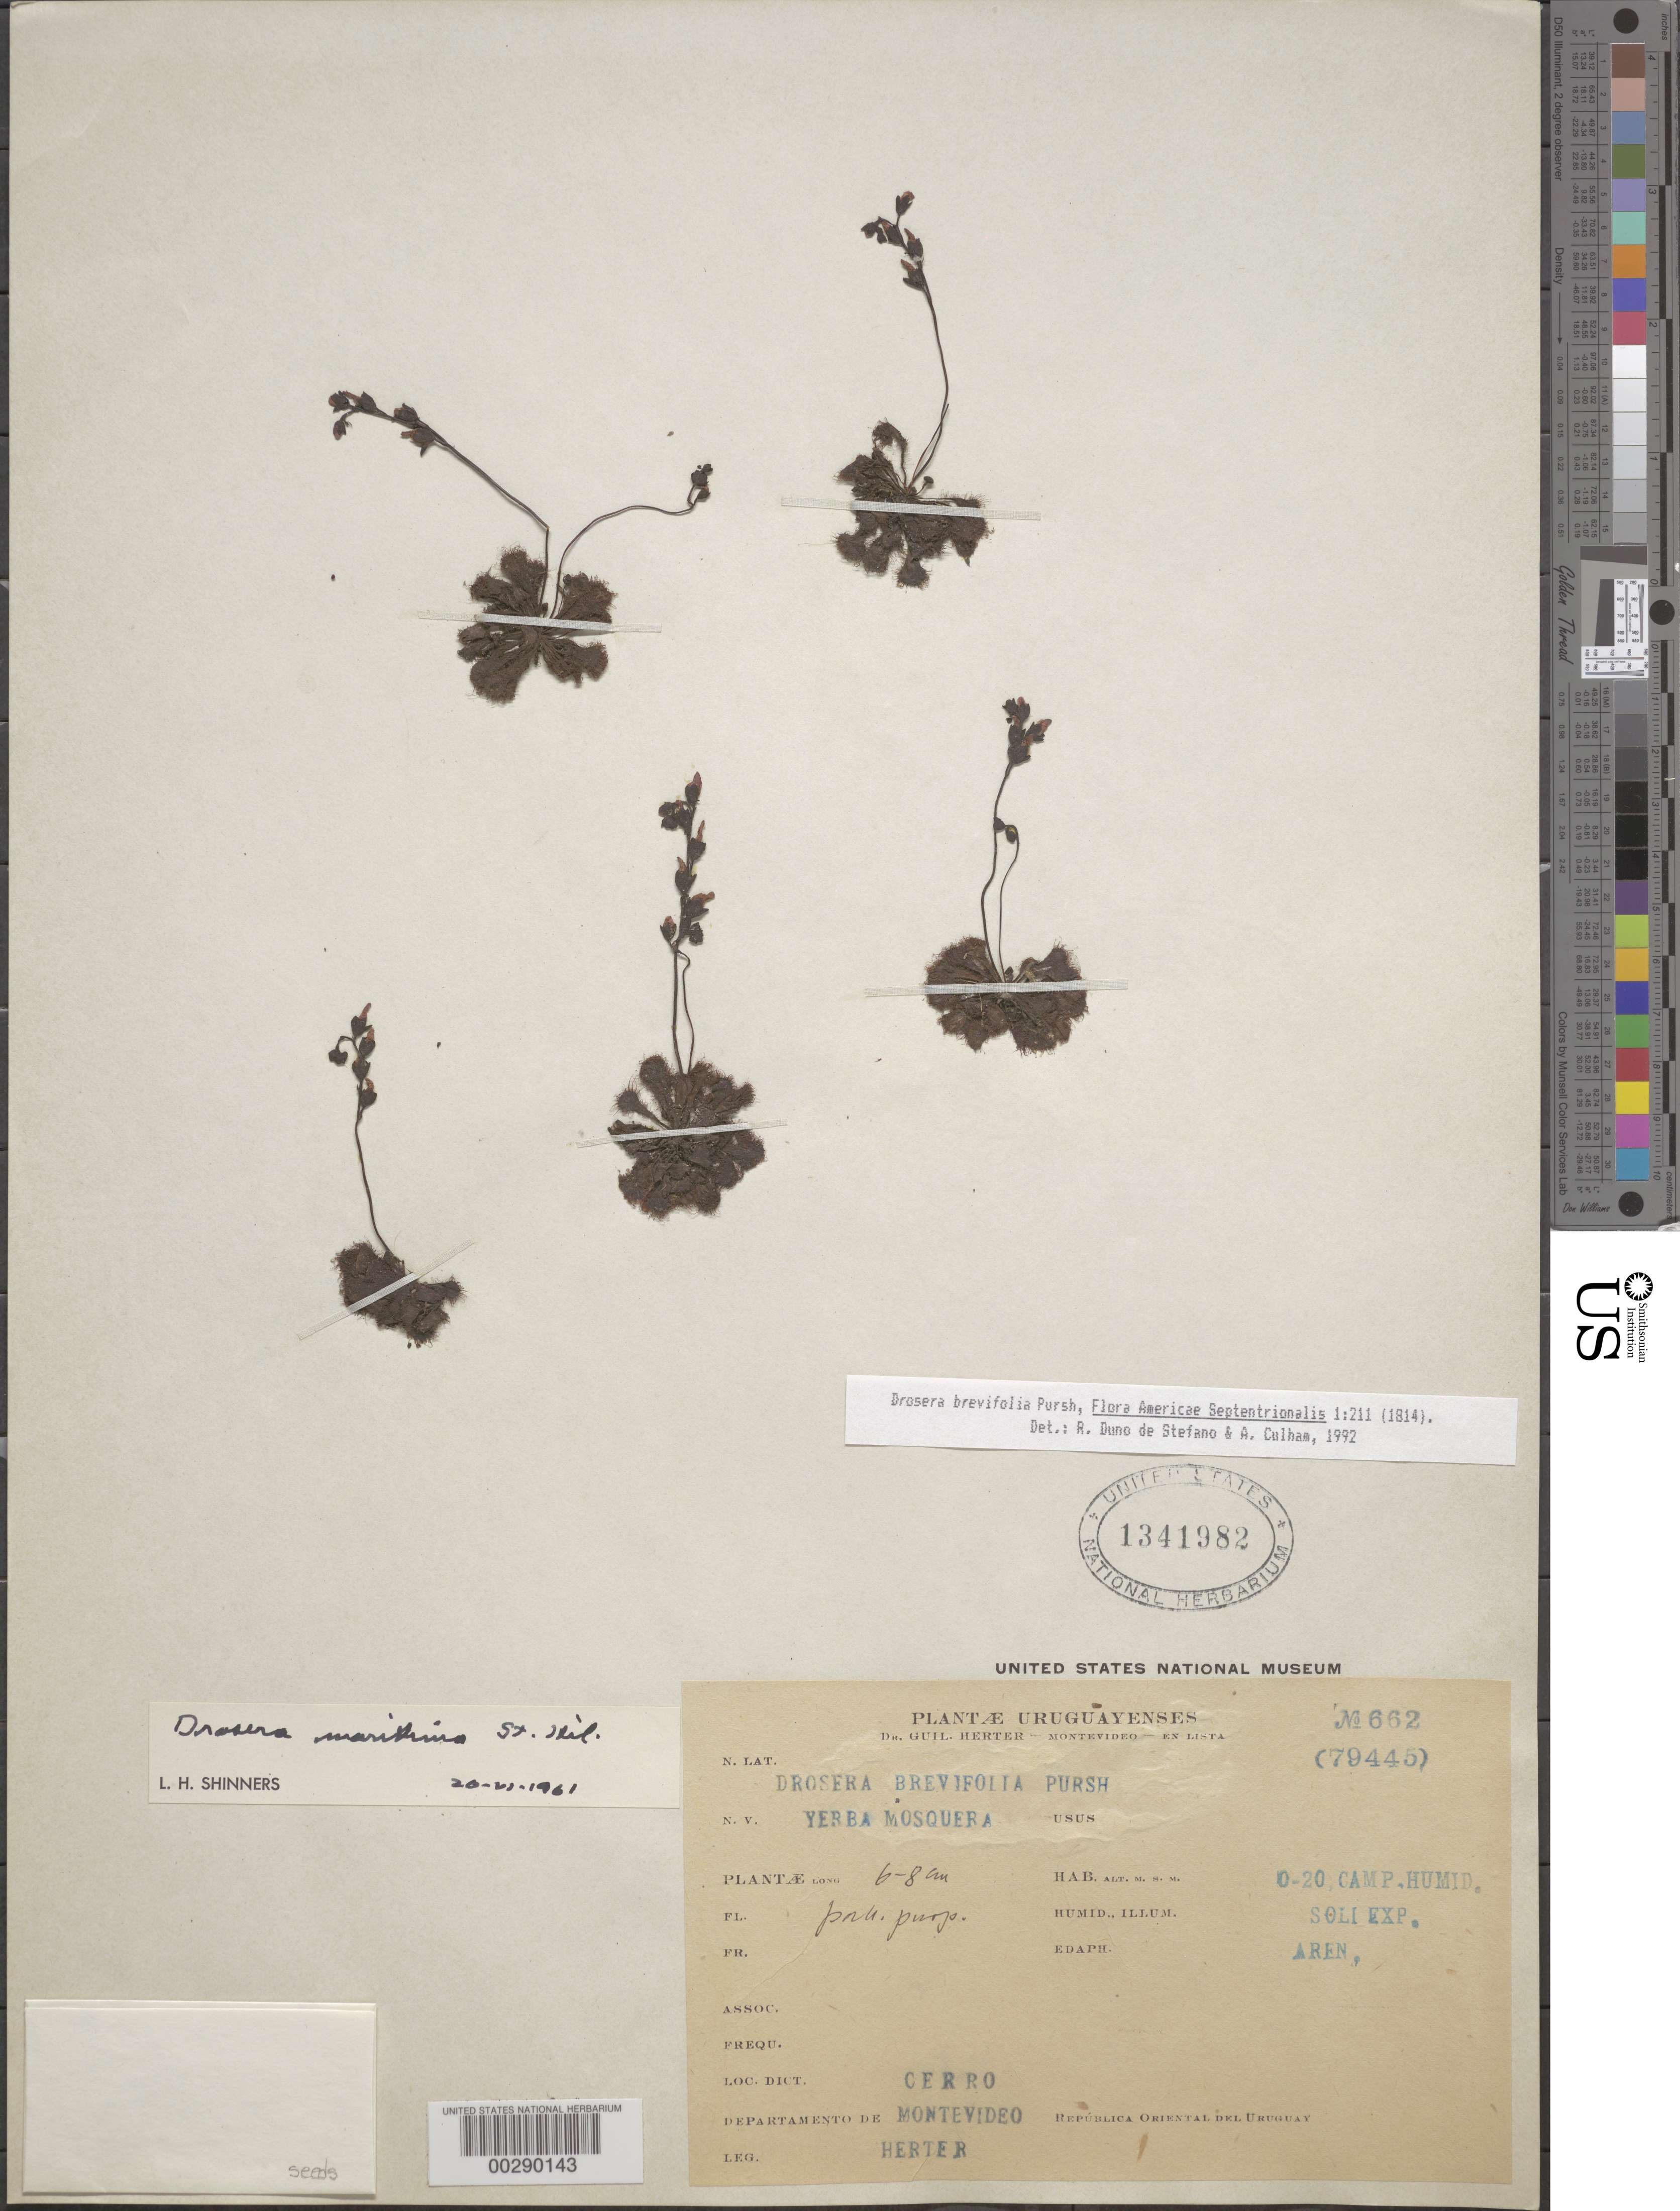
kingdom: Plantae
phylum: Tracheophyta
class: Magnoliopsida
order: Caryophyllales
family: Droseraceae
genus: Drosera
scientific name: Drosera brevifolia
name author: Pursh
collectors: W. G. Herter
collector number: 662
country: Uruguay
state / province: Montevideo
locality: Cerro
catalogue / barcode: US 1341982